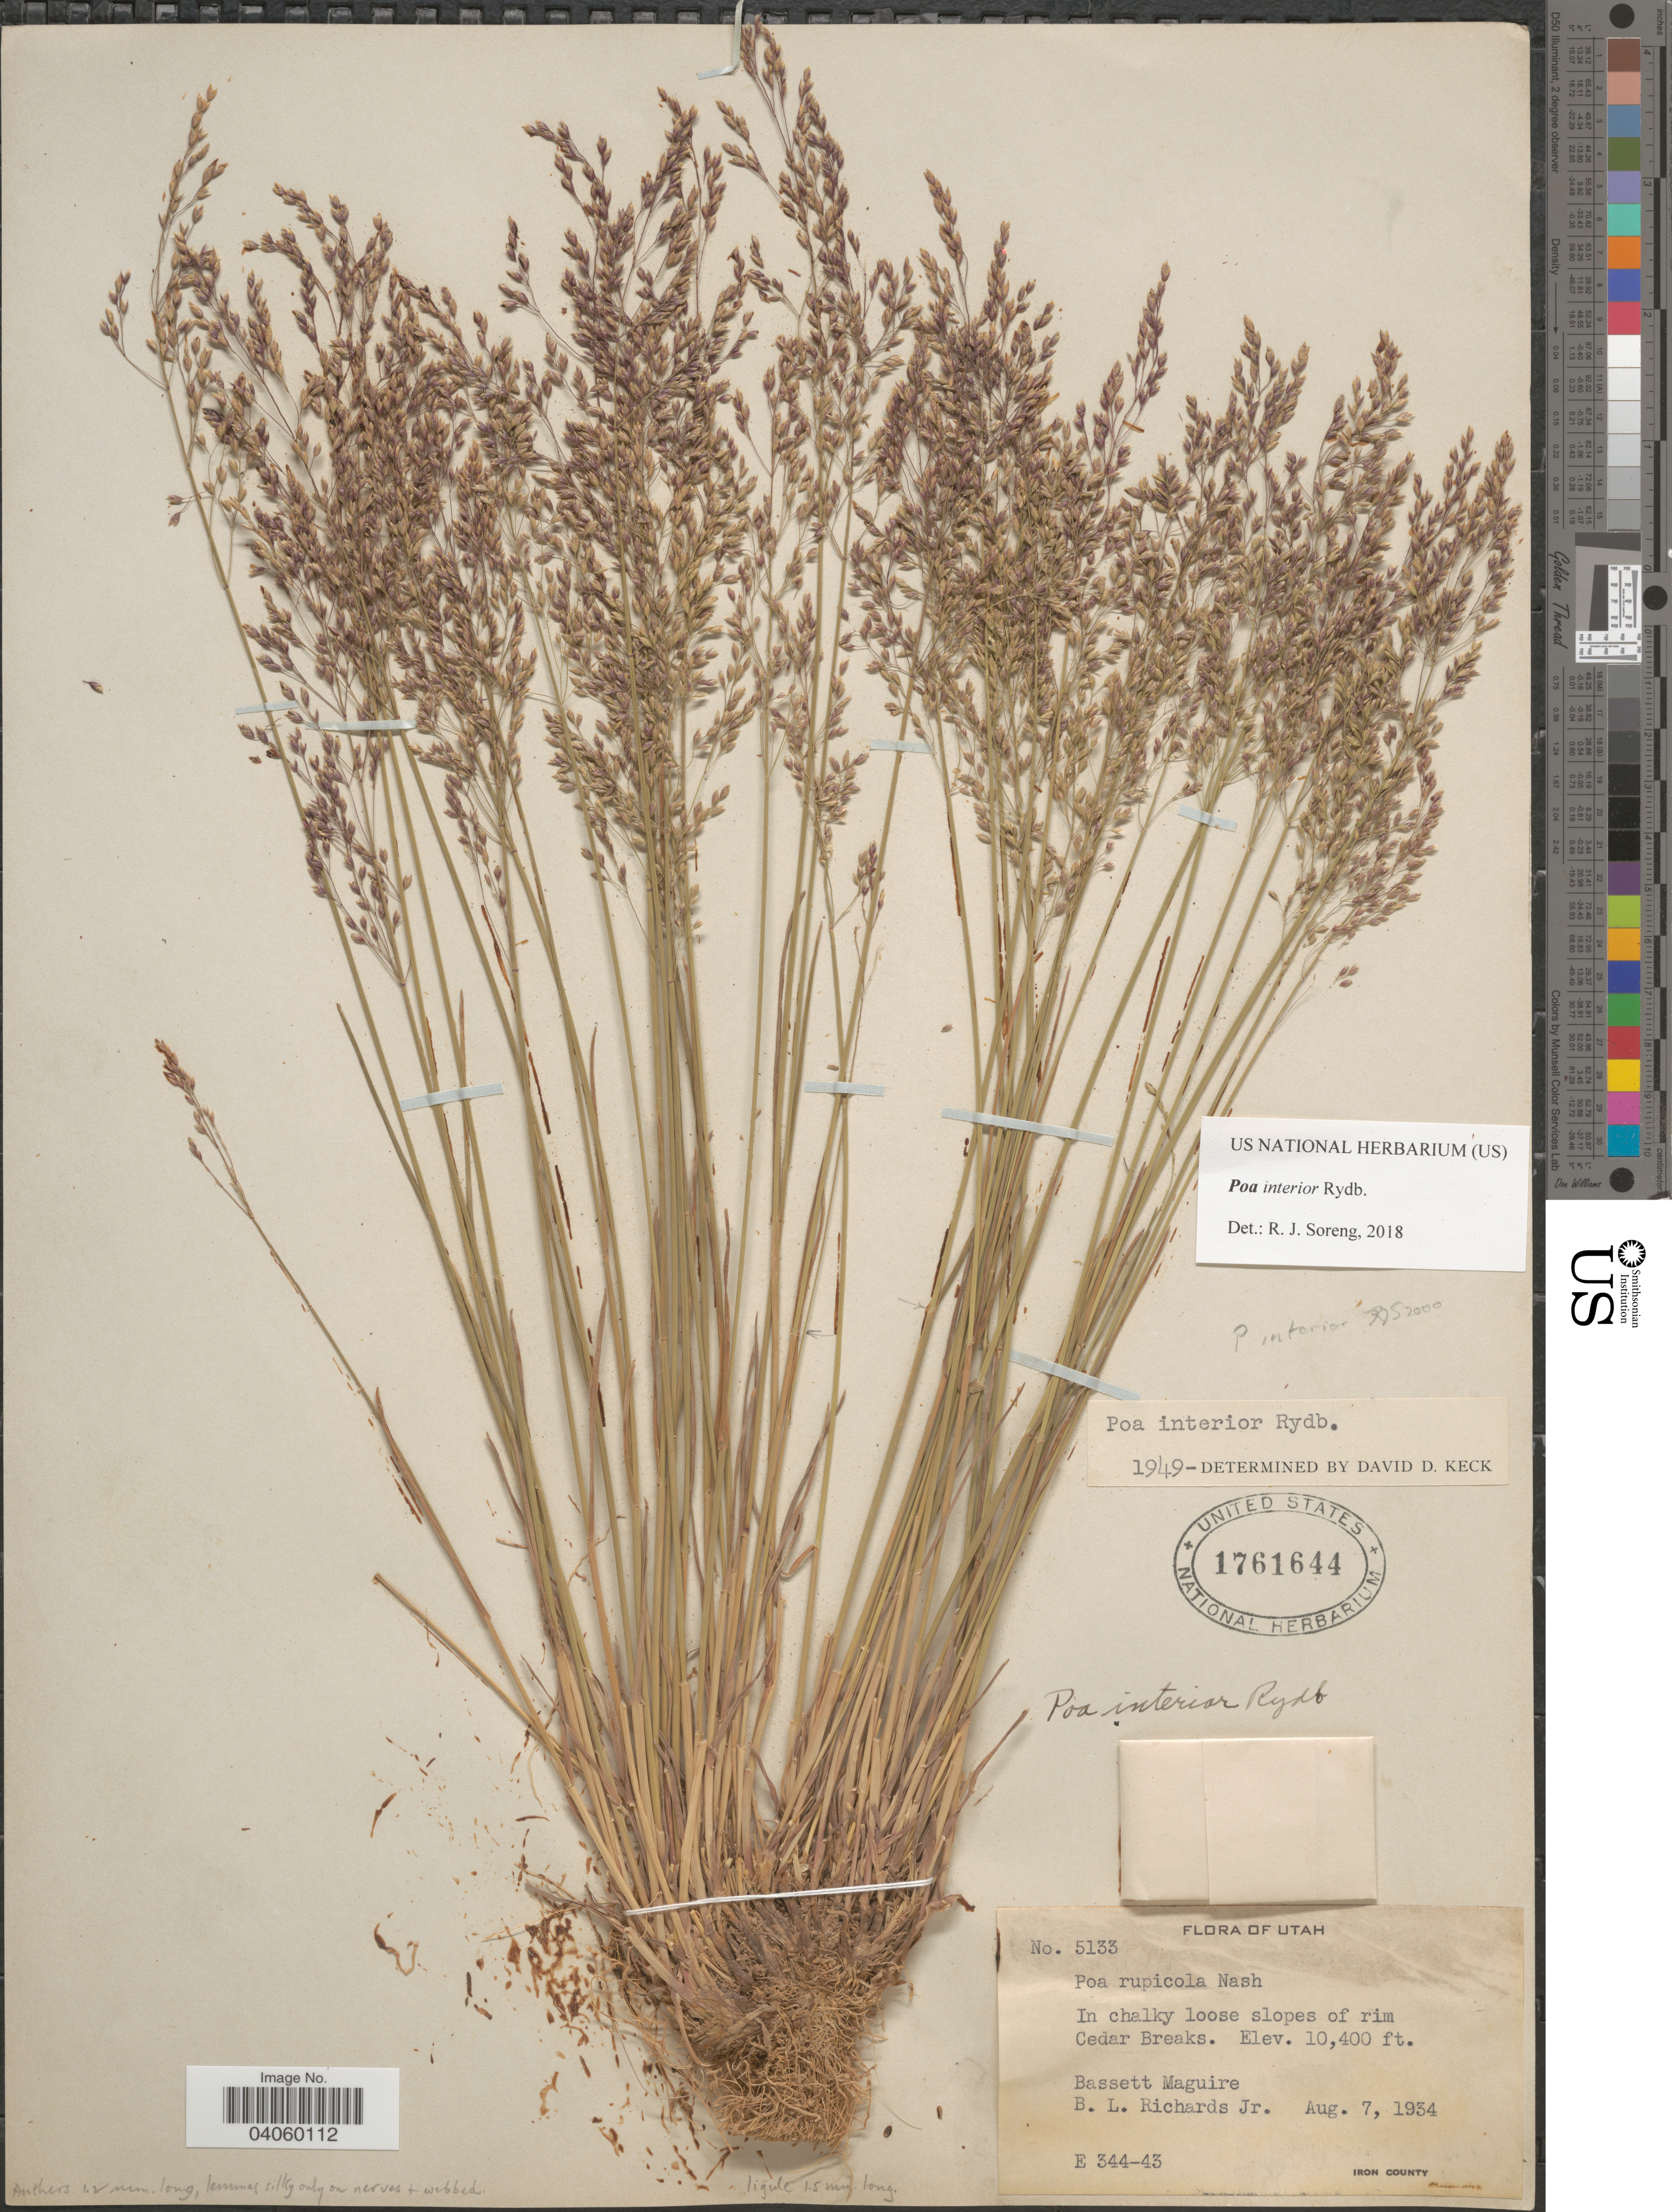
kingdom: Plantae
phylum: Tracheophyta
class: Liliopsida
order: Poales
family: Poaceae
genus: Poa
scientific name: Poa interior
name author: Rydb.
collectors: B. Maguire & B. Richards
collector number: E 344-43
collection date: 1934-08-07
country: United States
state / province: Utah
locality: Cedar Breaks. Iron County.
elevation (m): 3170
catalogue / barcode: US 1761644